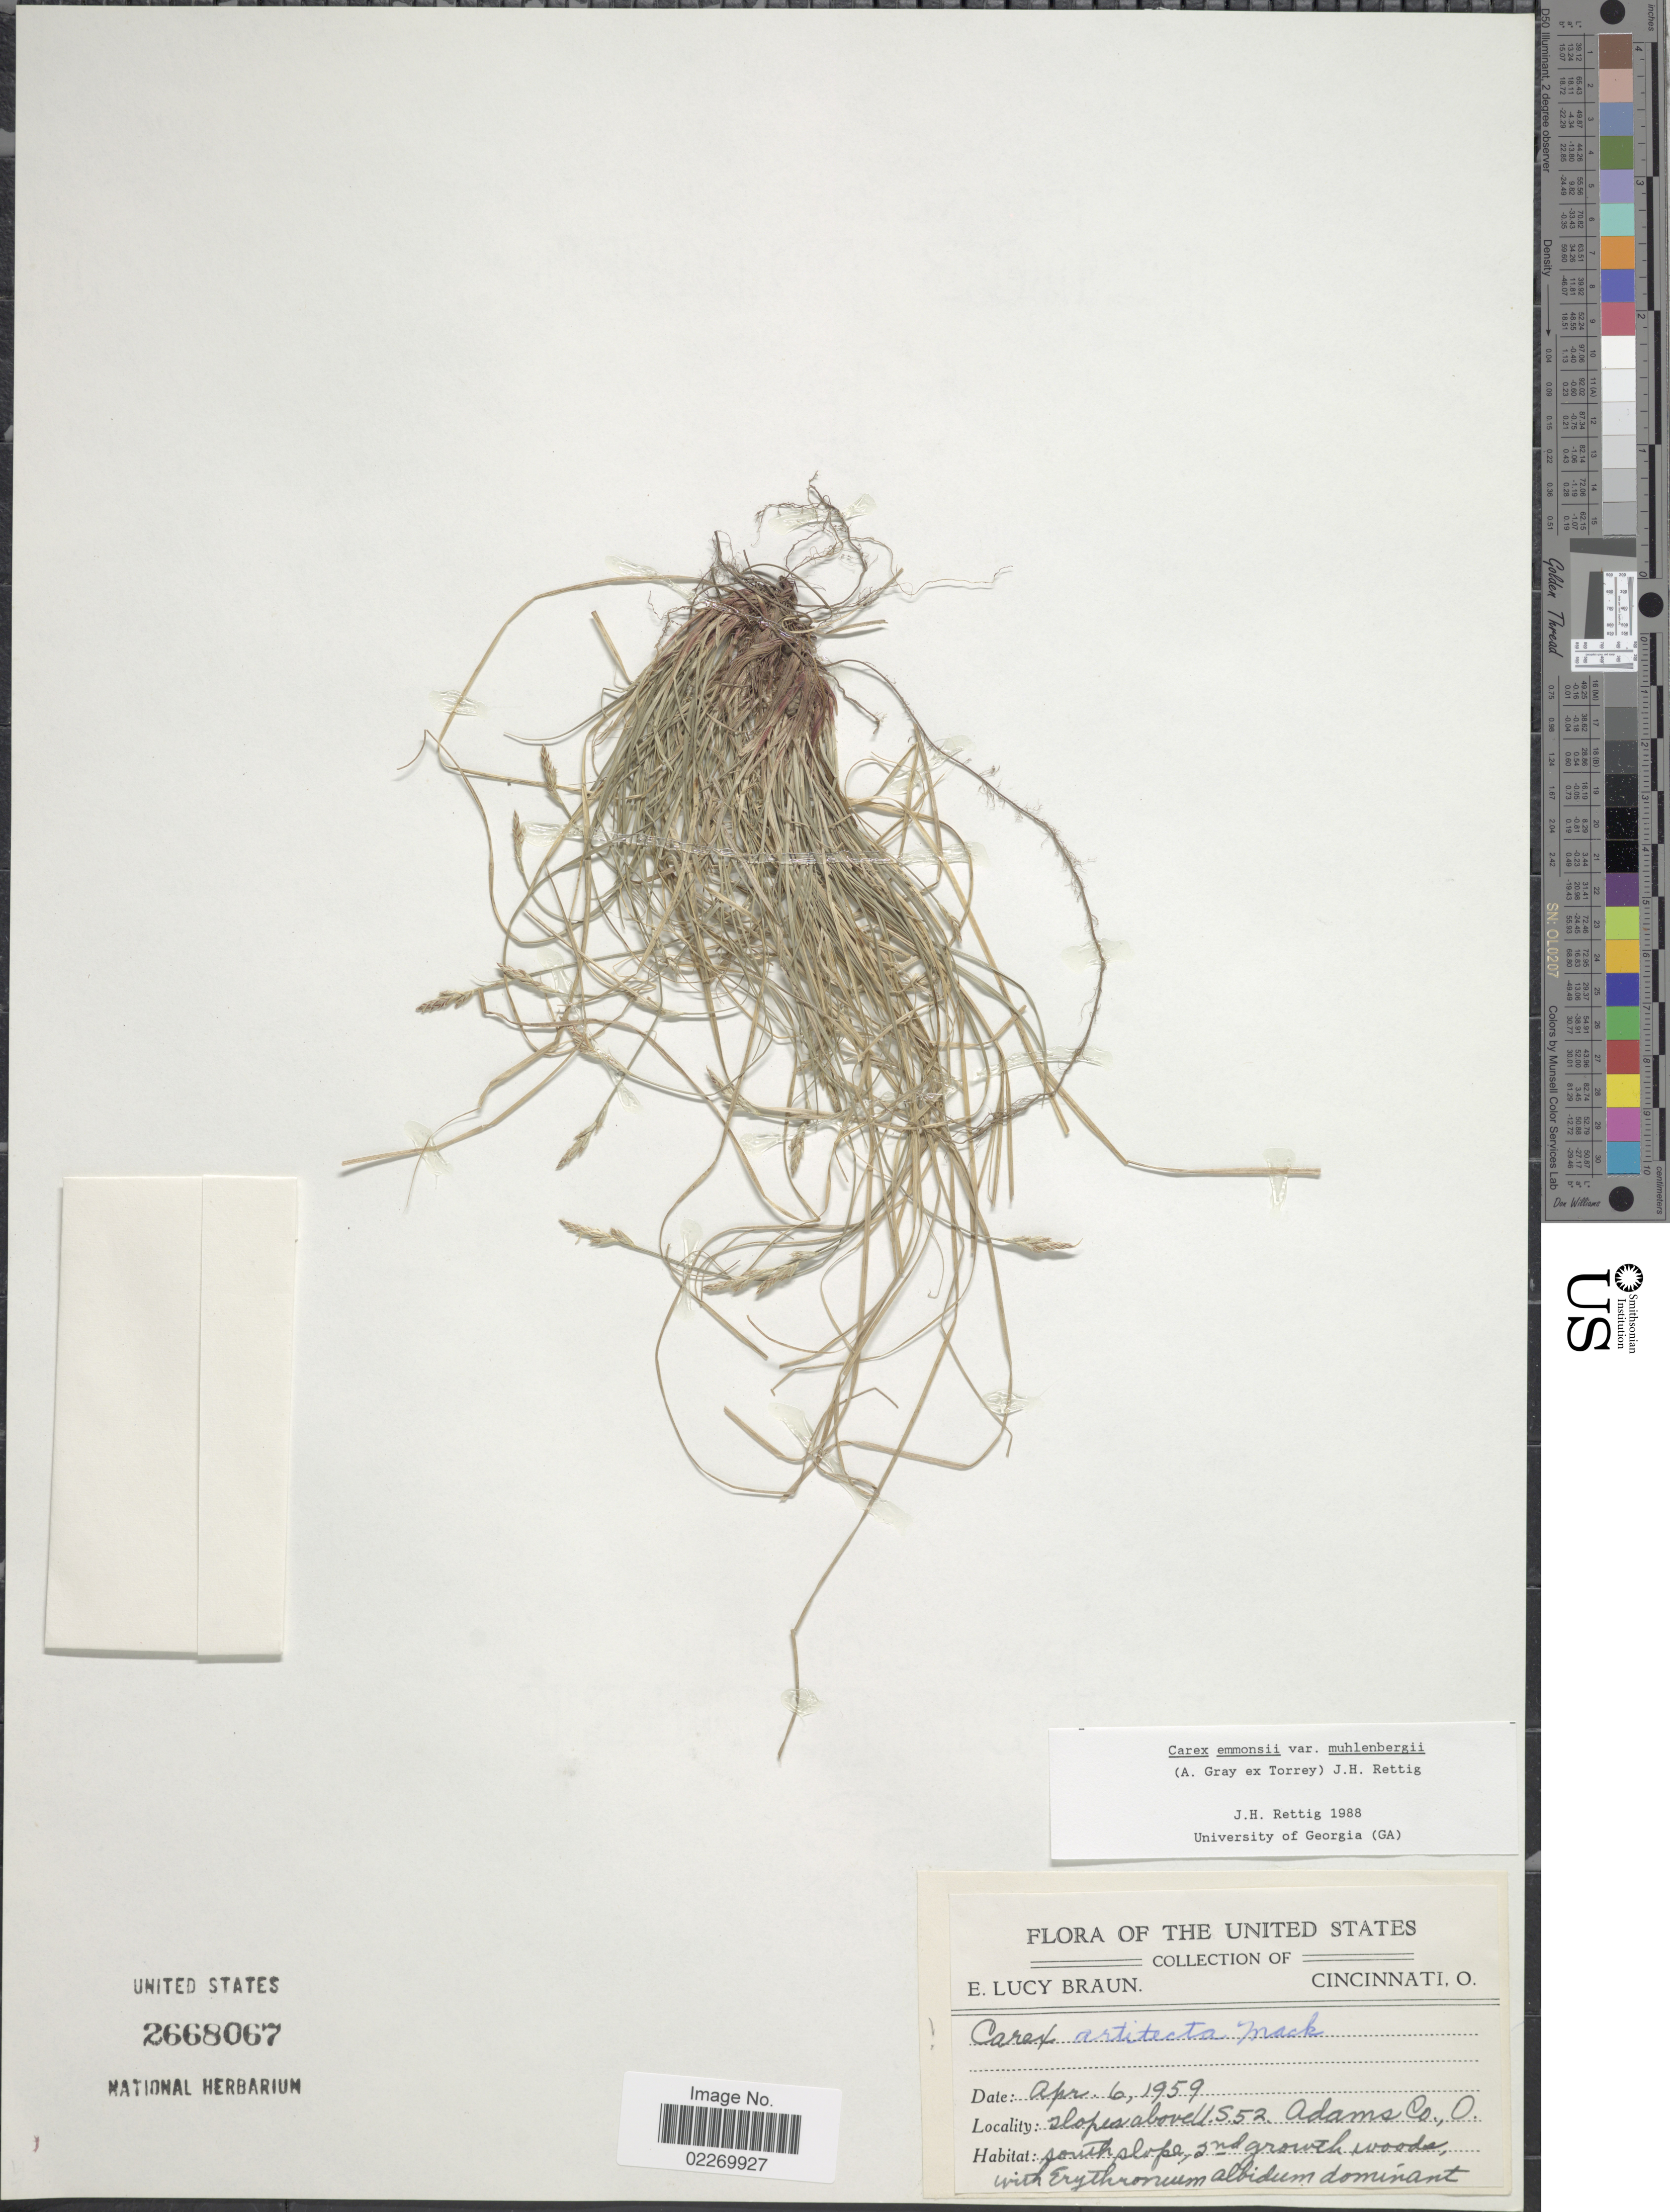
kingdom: Plantae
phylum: Tracheophyta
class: Liliopsida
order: Poales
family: Cyperaceae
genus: Carex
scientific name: Carex albicans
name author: Willd. ex Spreng.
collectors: E. L. Braun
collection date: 1959-04-06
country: United States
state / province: Ohio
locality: Slopes above U.S. 52, Adams Co.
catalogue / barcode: US 2668067